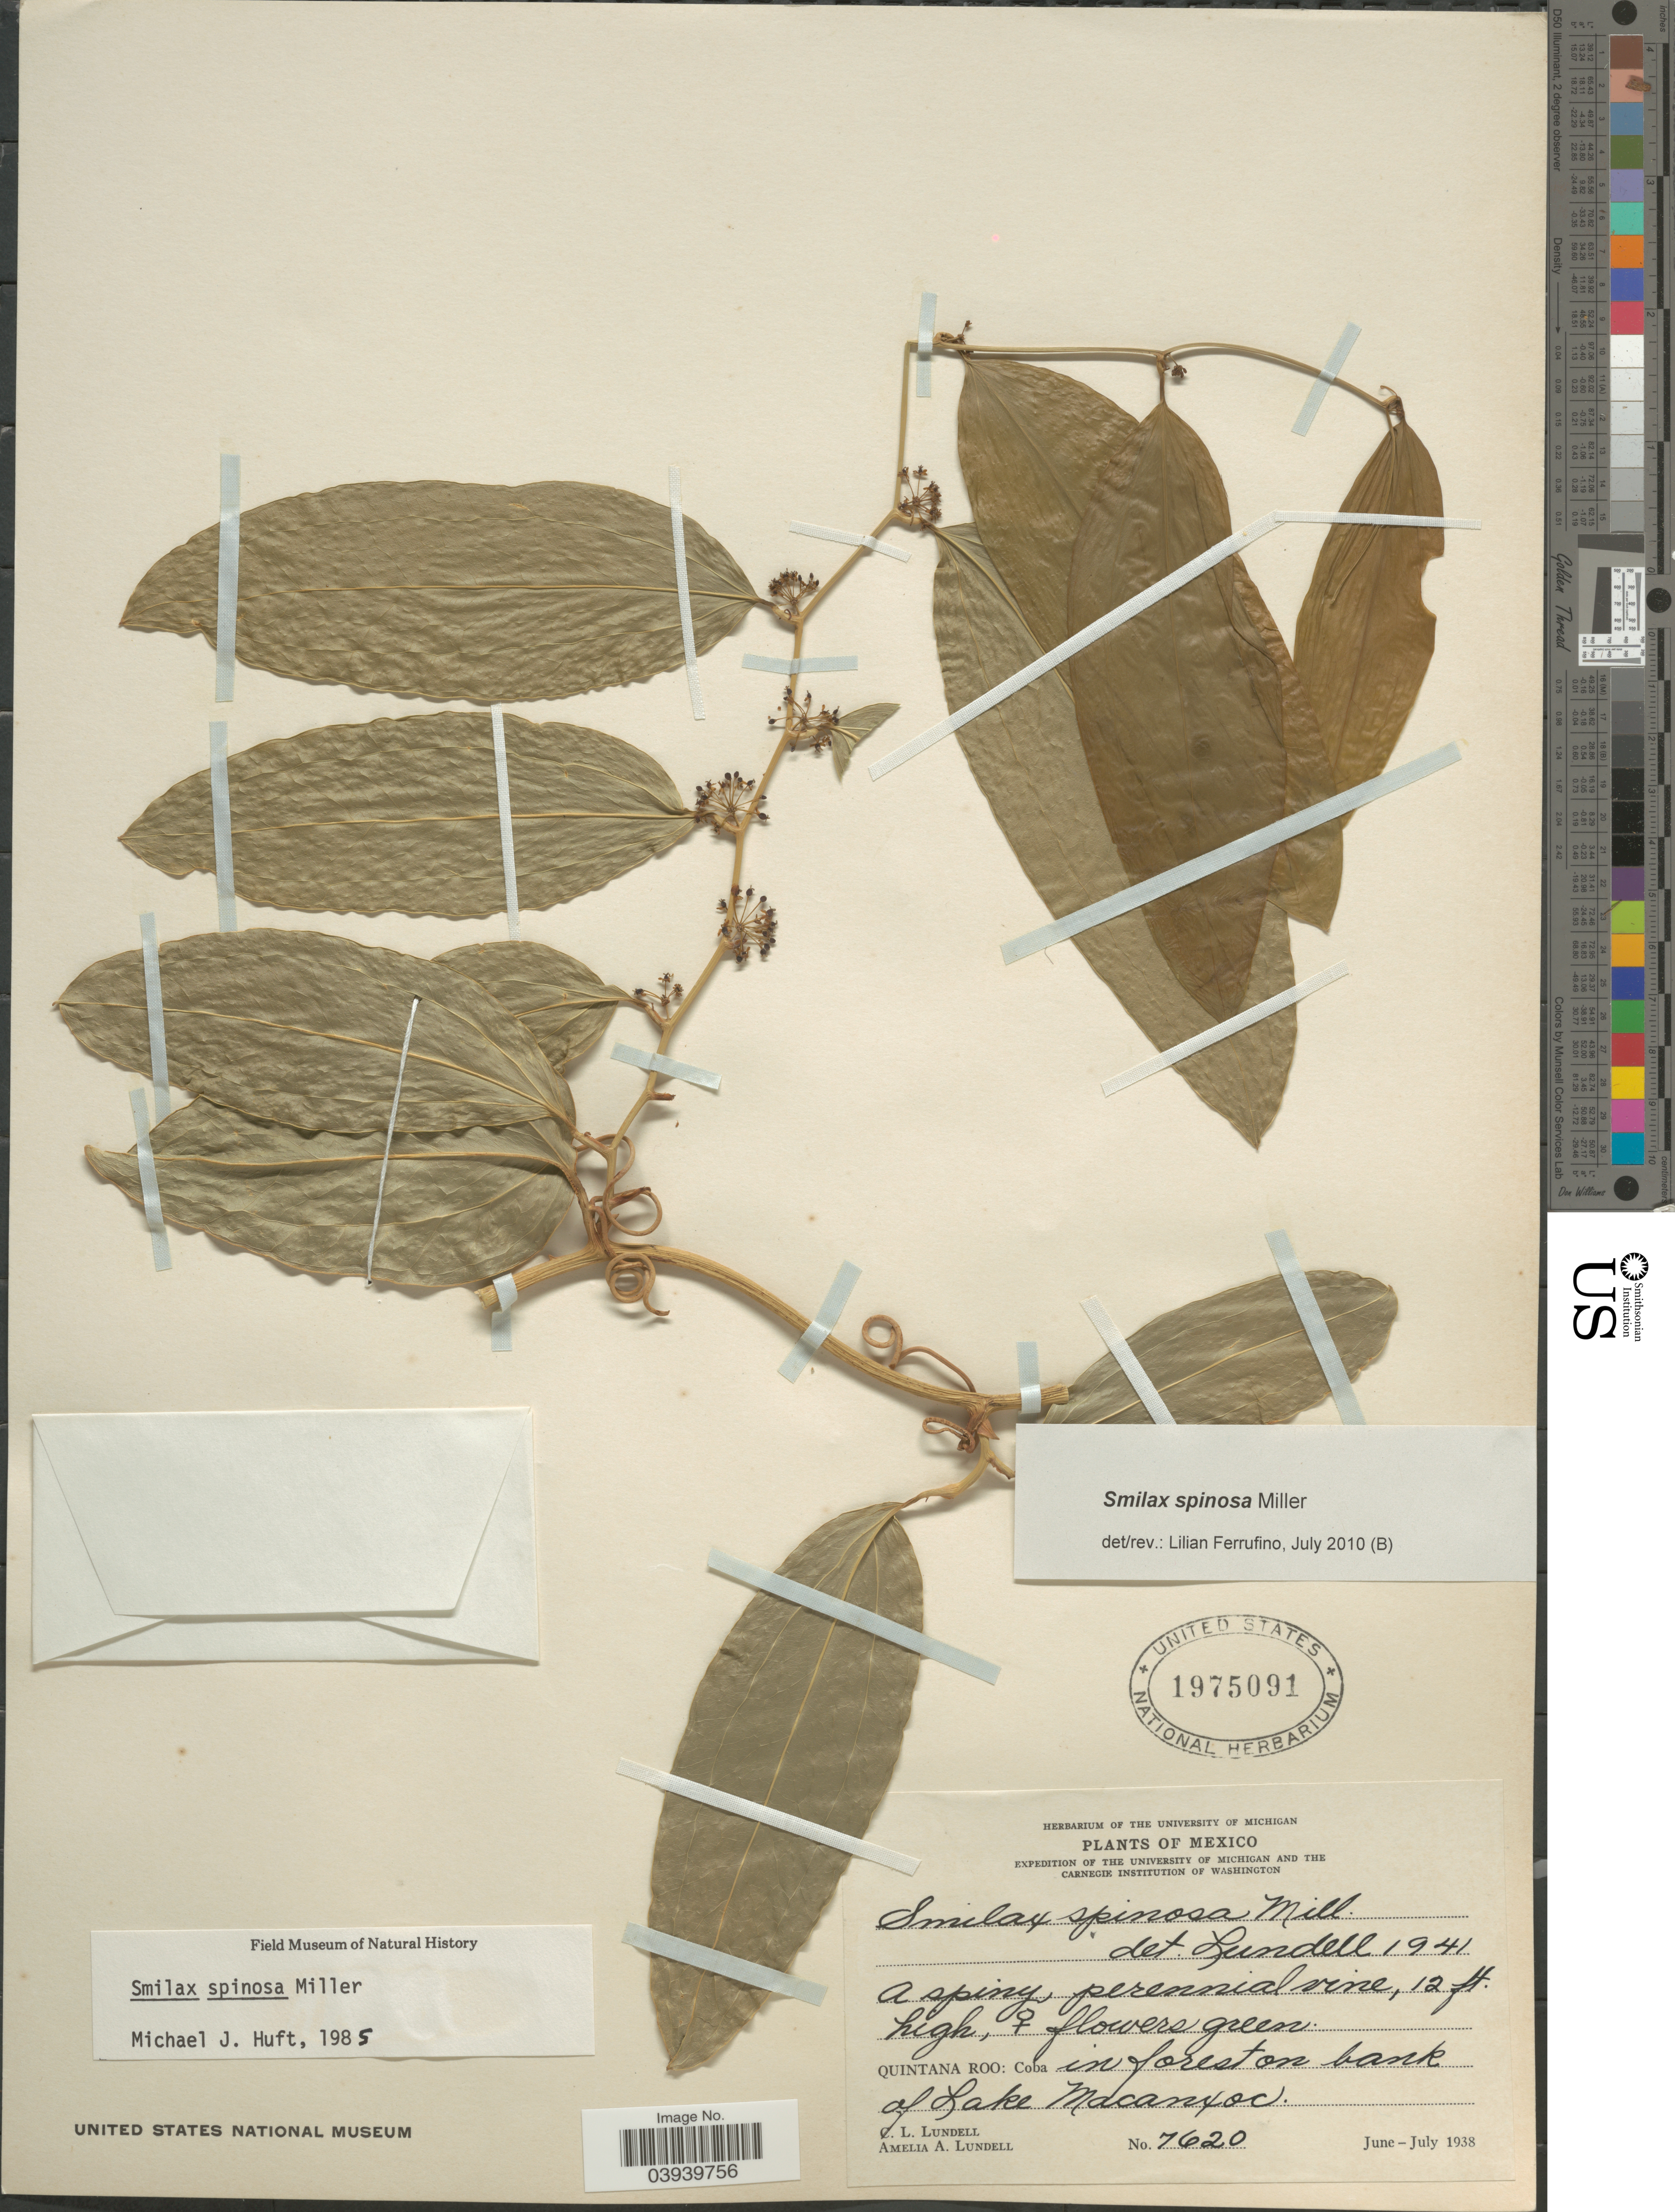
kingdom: Plantae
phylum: Tracheophyta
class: Liliopsida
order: Liliales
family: Smilacaceae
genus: Smilax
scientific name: Smilax spinosa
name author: Mill.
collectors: C. L. Lundell & A. A. Lundell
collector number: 7620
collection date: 1938-06/1938-07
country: Mexico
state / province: Quintana Roo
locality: Coba in forest on bank of Lake Macanxoc.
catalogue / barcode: US 1975091